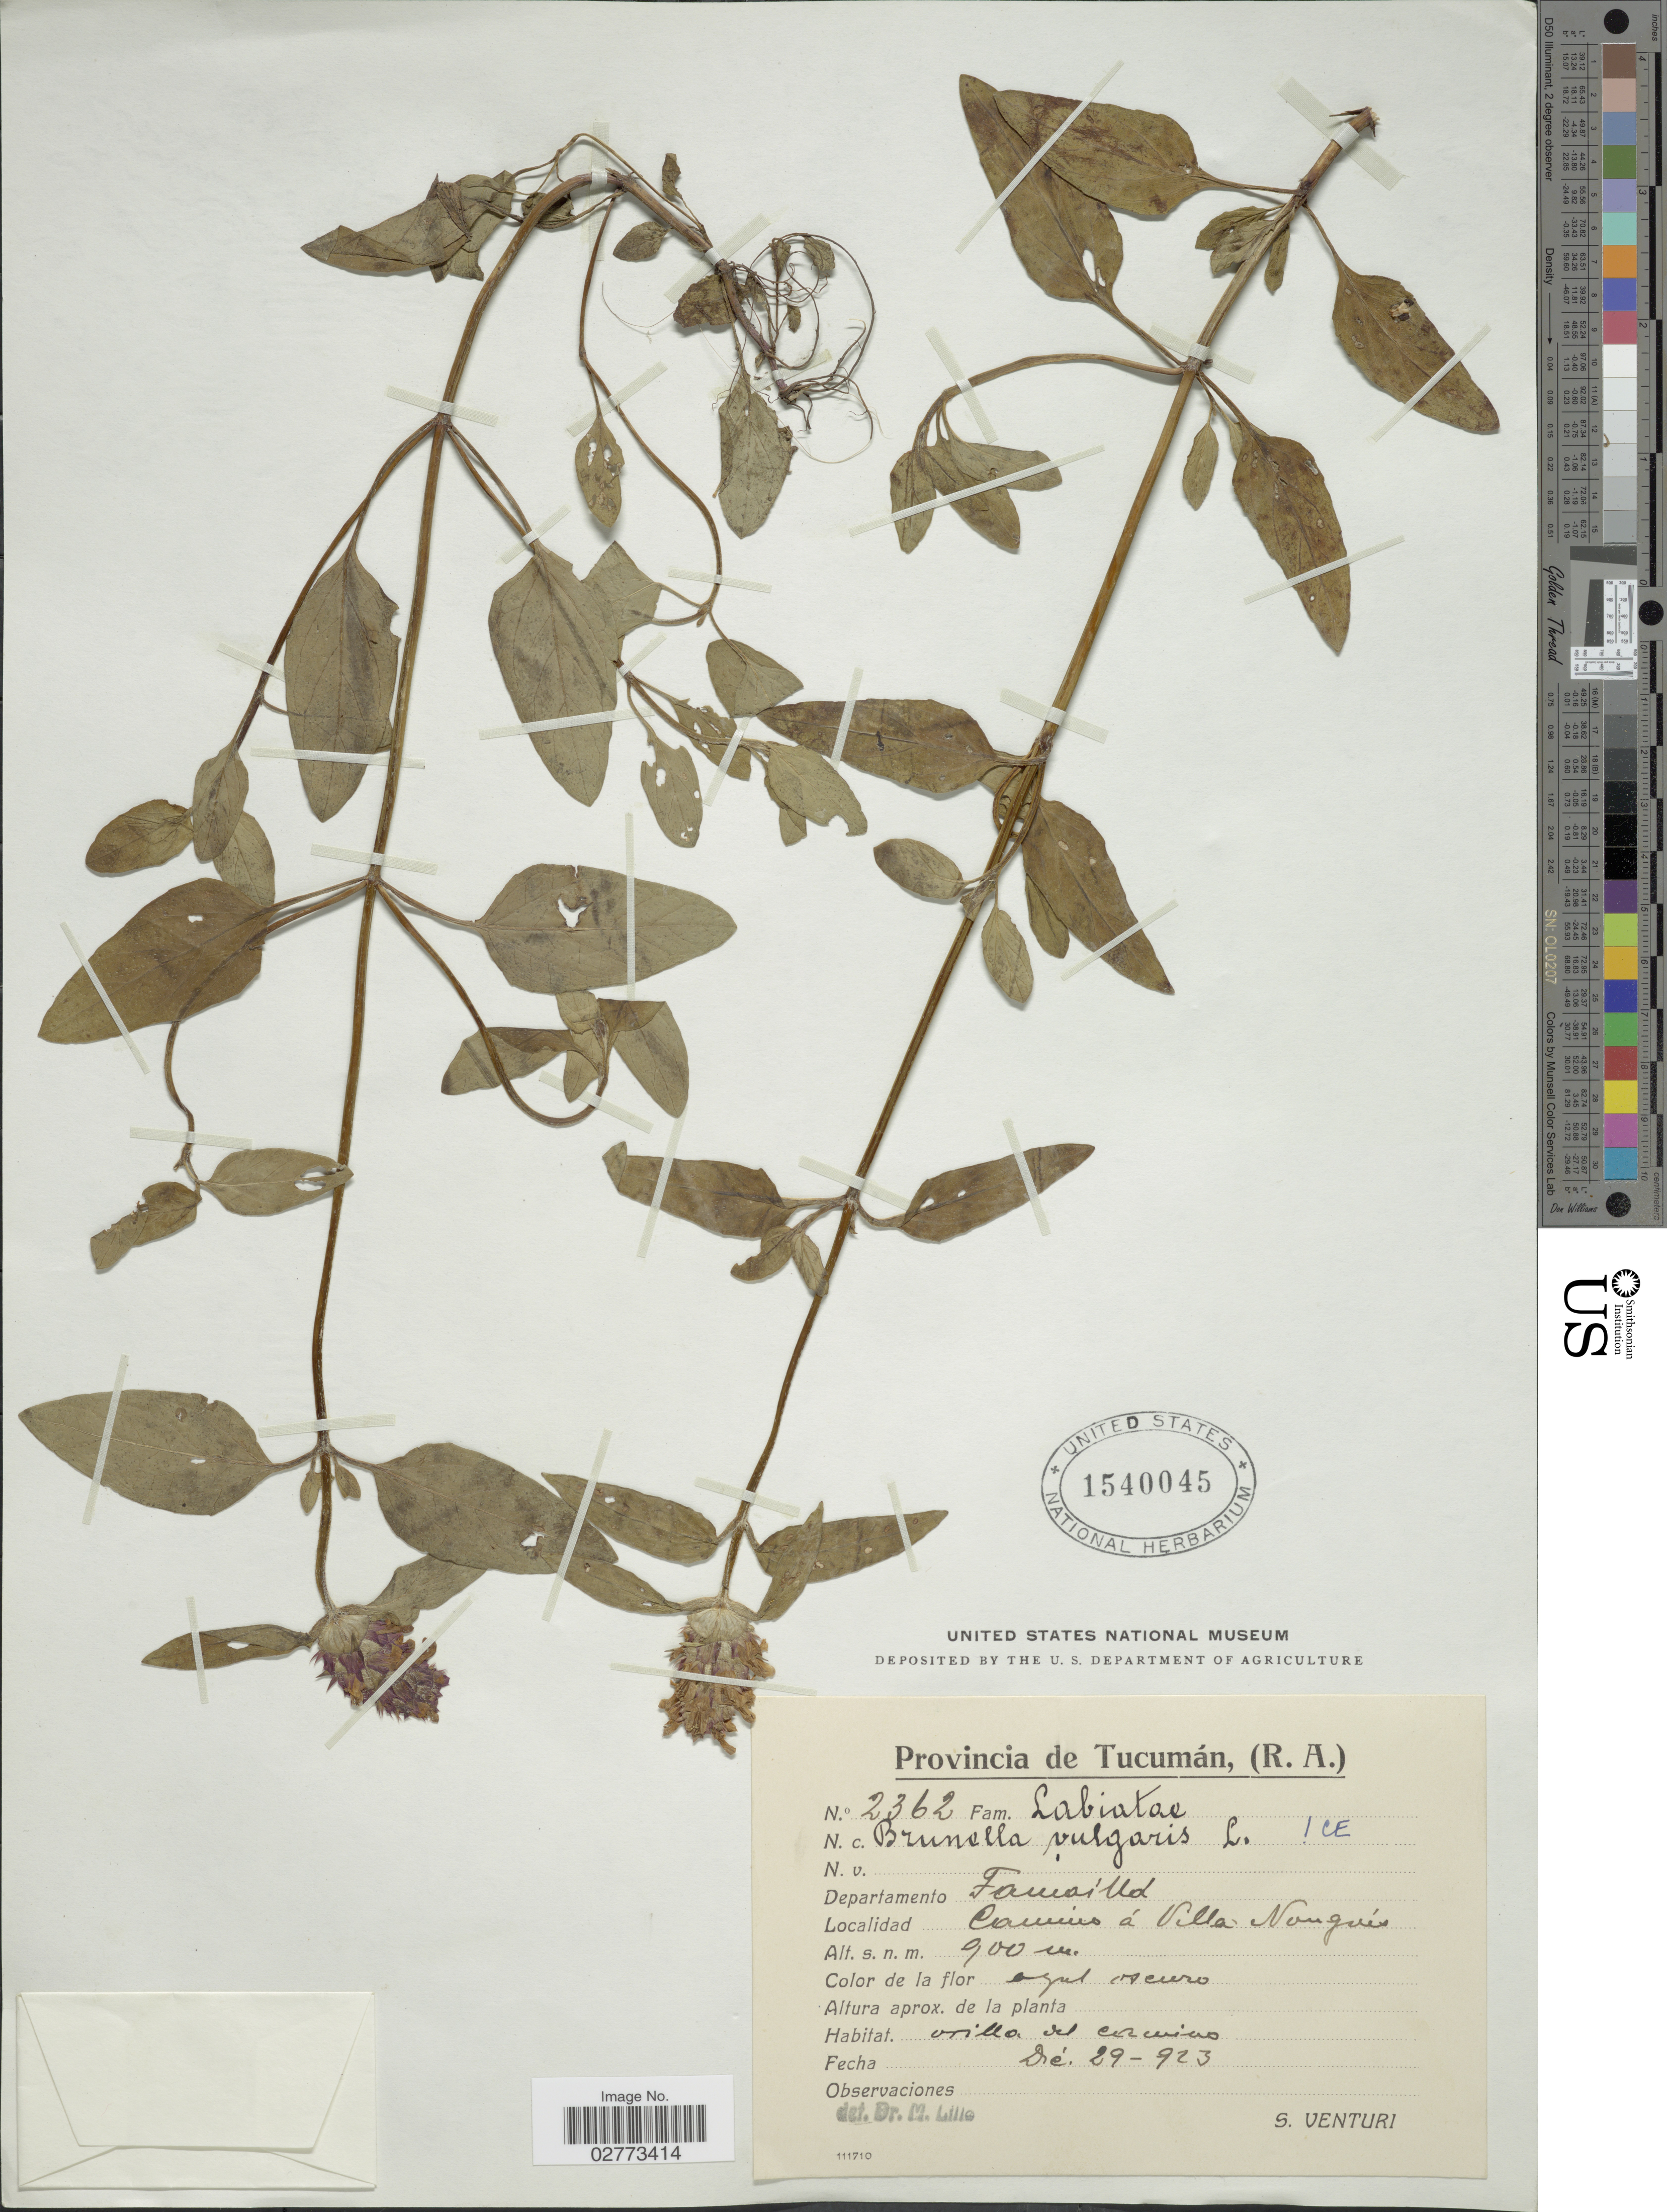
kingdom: Plantae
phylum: Tracheophyta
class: Magnoliopsida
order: Lamiales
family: Lamiaceae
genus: Prunella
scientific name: Prunella vulgaris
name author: L.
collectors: S. Venturi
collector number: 2362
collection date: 1923-12-29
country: Argentina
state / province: Tucuman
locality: Departamento Famaillá. Camino á Villa Nougués.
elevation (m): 900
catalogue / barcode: US 1540045